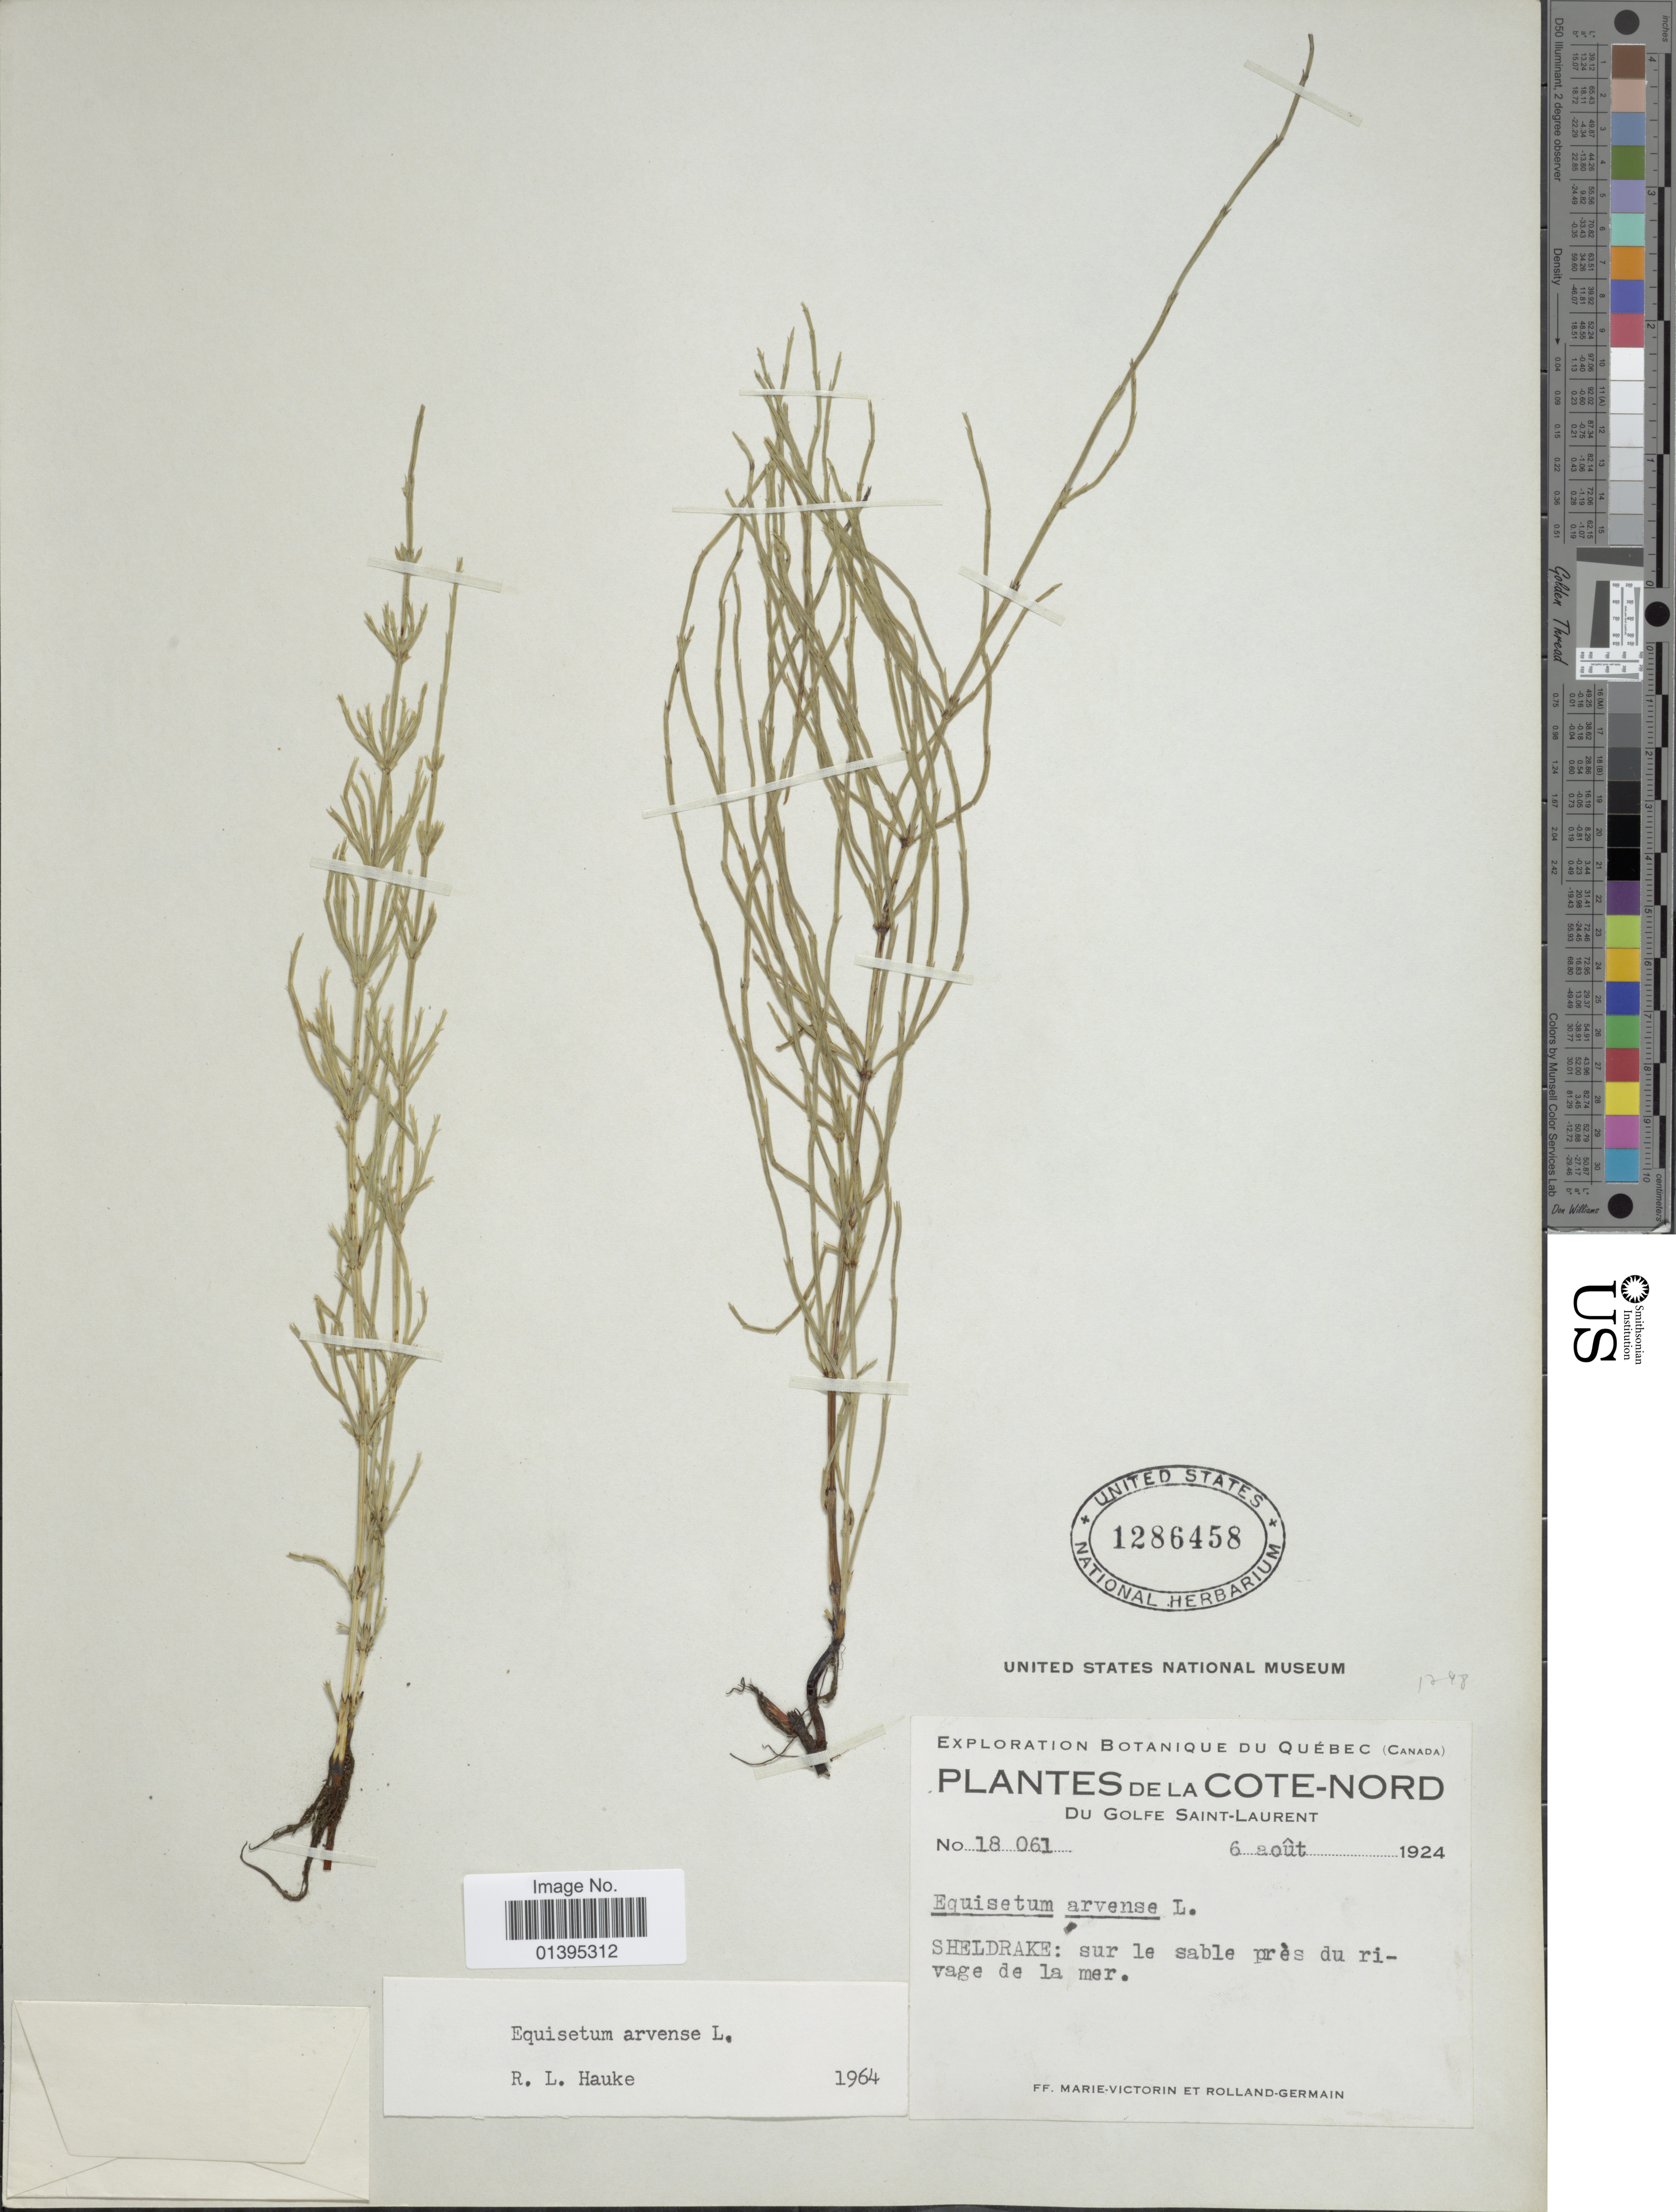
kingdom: Plantae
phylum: Tracheophyta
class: Polypodiopsida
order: Equisetales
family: Equisetaceae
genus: Equisetum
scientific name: Equisetum arvense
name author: L.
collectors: Fr. Marie-Victorin & Rolland-Germain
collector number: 18061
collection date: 1924-08-06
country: Canada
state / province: Quebec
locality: Cote-Nord, du Golfe Saint-Laurent, Sheldrake: sur le sable pres du rivage de la mer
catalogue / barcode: US 1286458